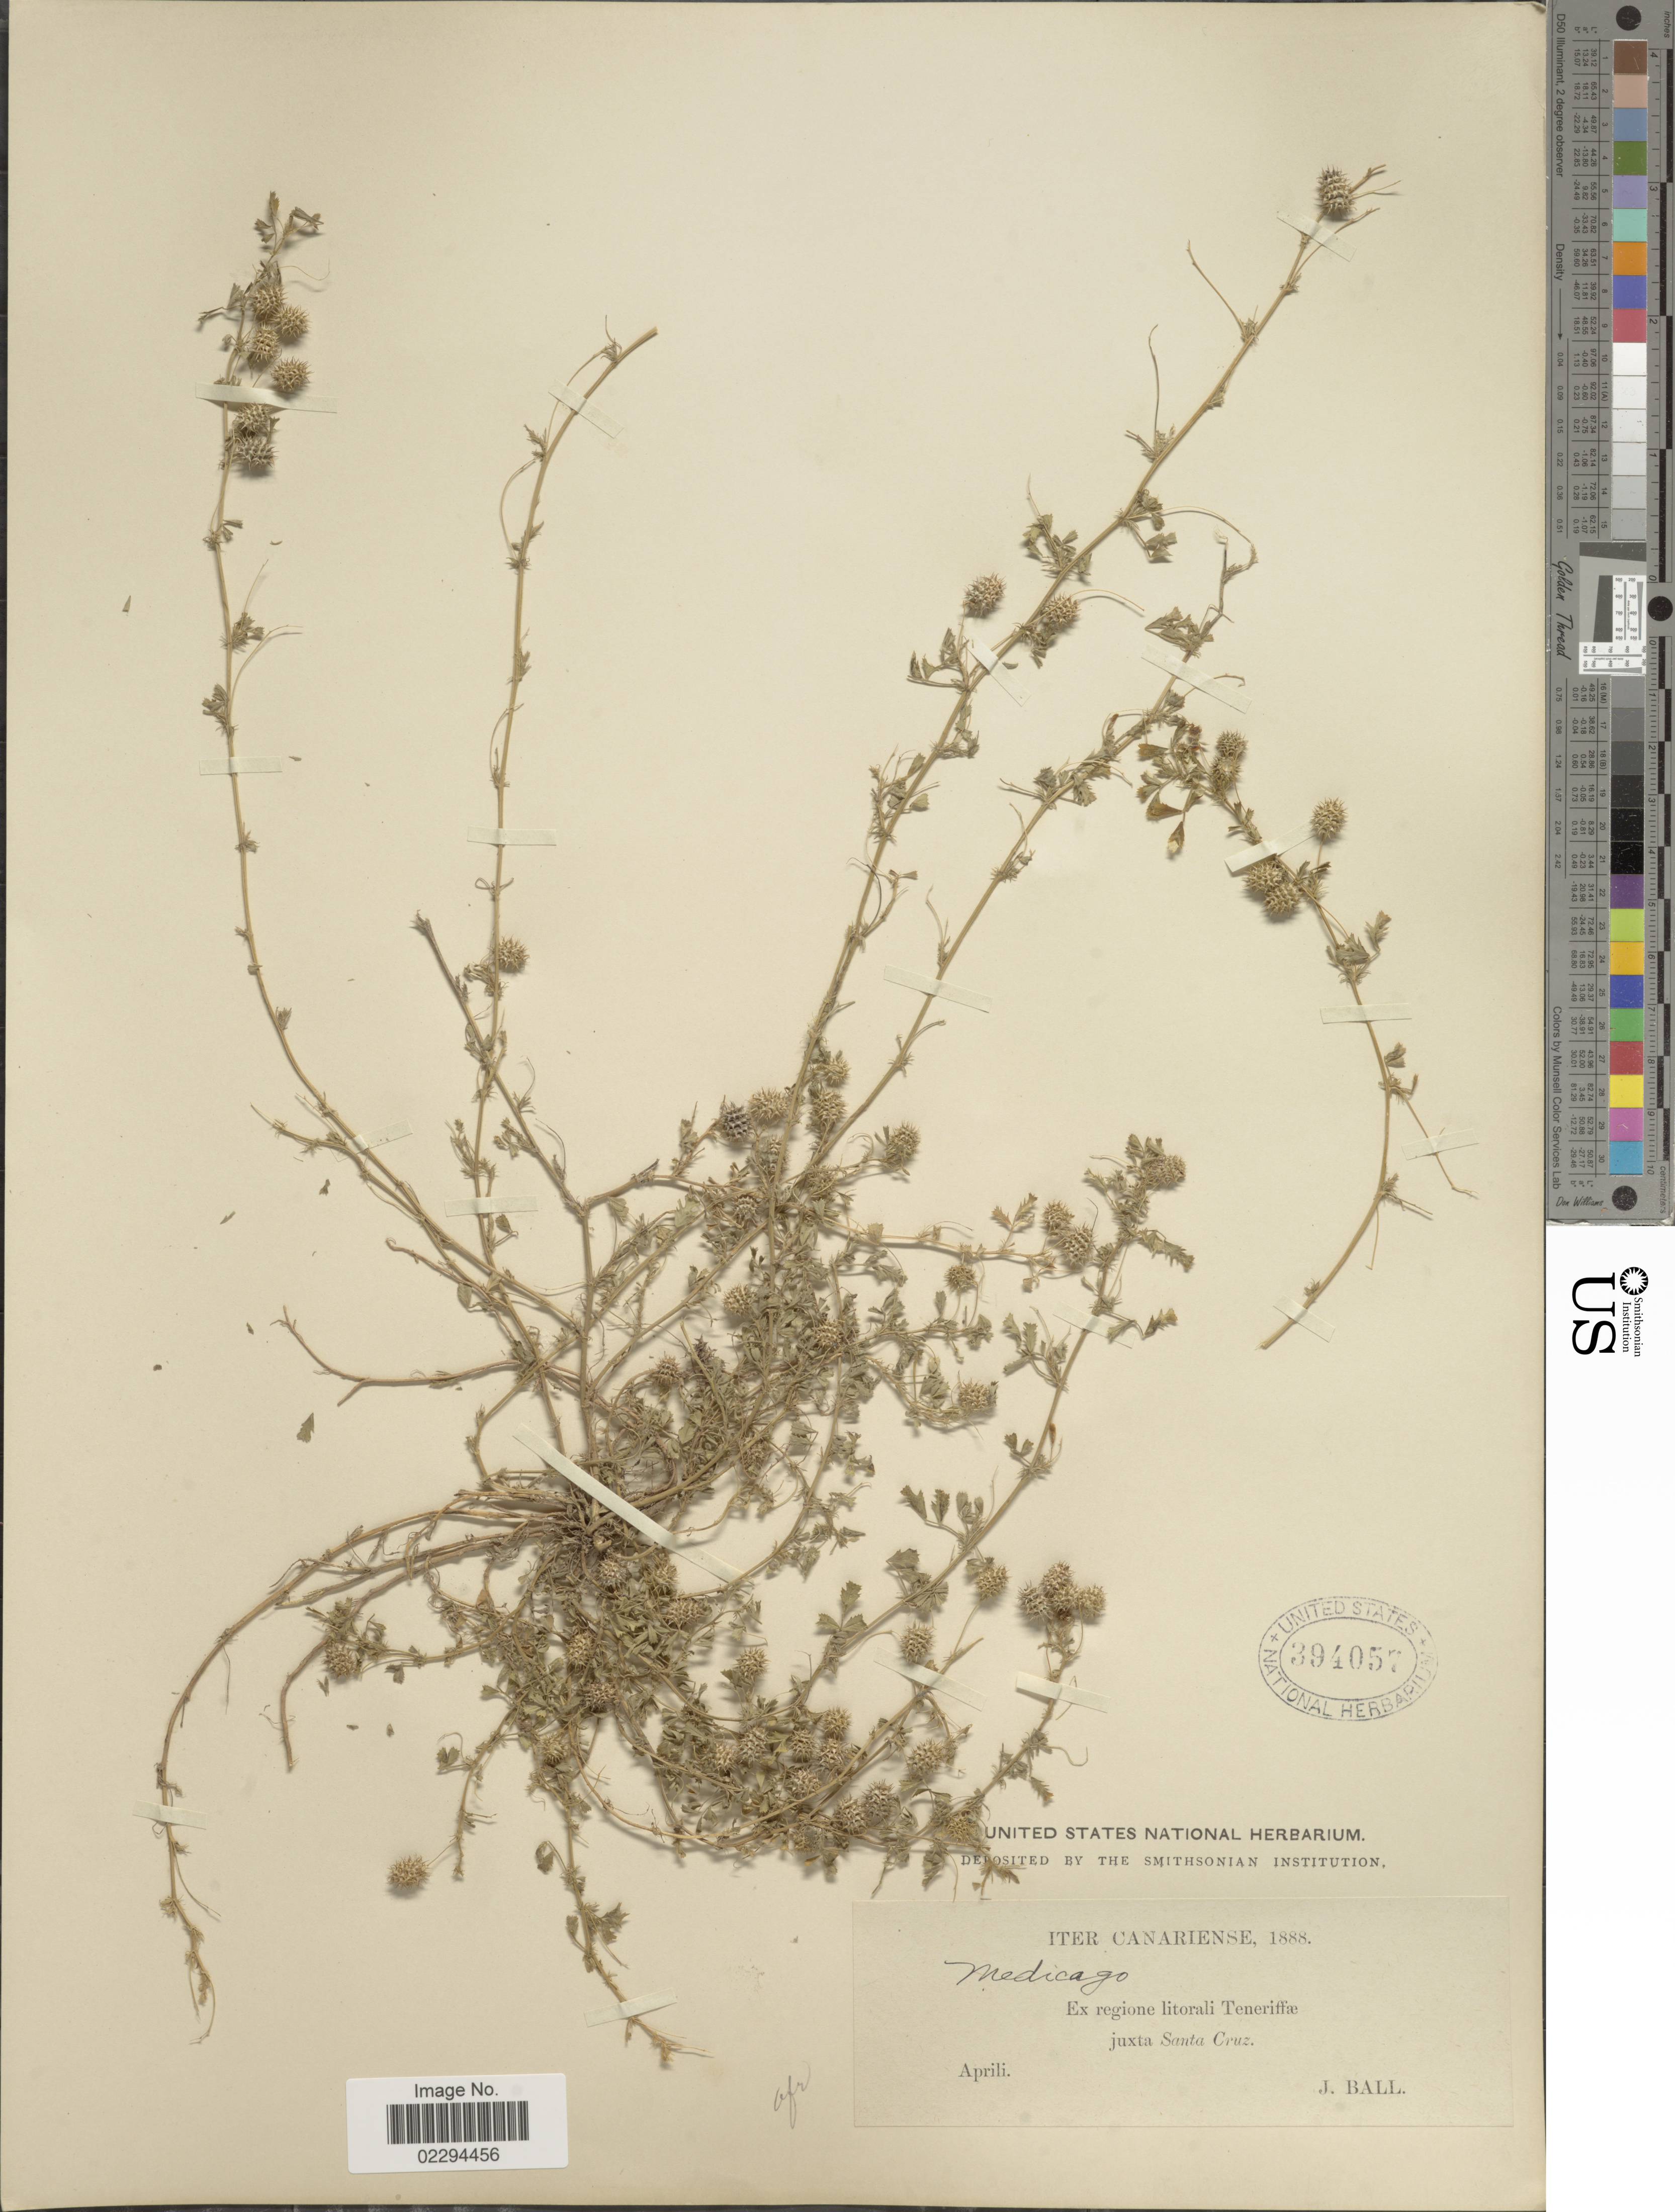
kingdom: Plantae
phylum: Tracheophyta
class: Magnoliopsida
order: Fabales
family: Fabaceae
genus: Medicago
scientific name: Medicago sp.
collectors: J. Ball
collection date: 1888-04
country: Spain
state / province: Canarias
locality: Ex regione litorali Teneriffae juxta Santa Cruz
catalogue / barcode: US 394057